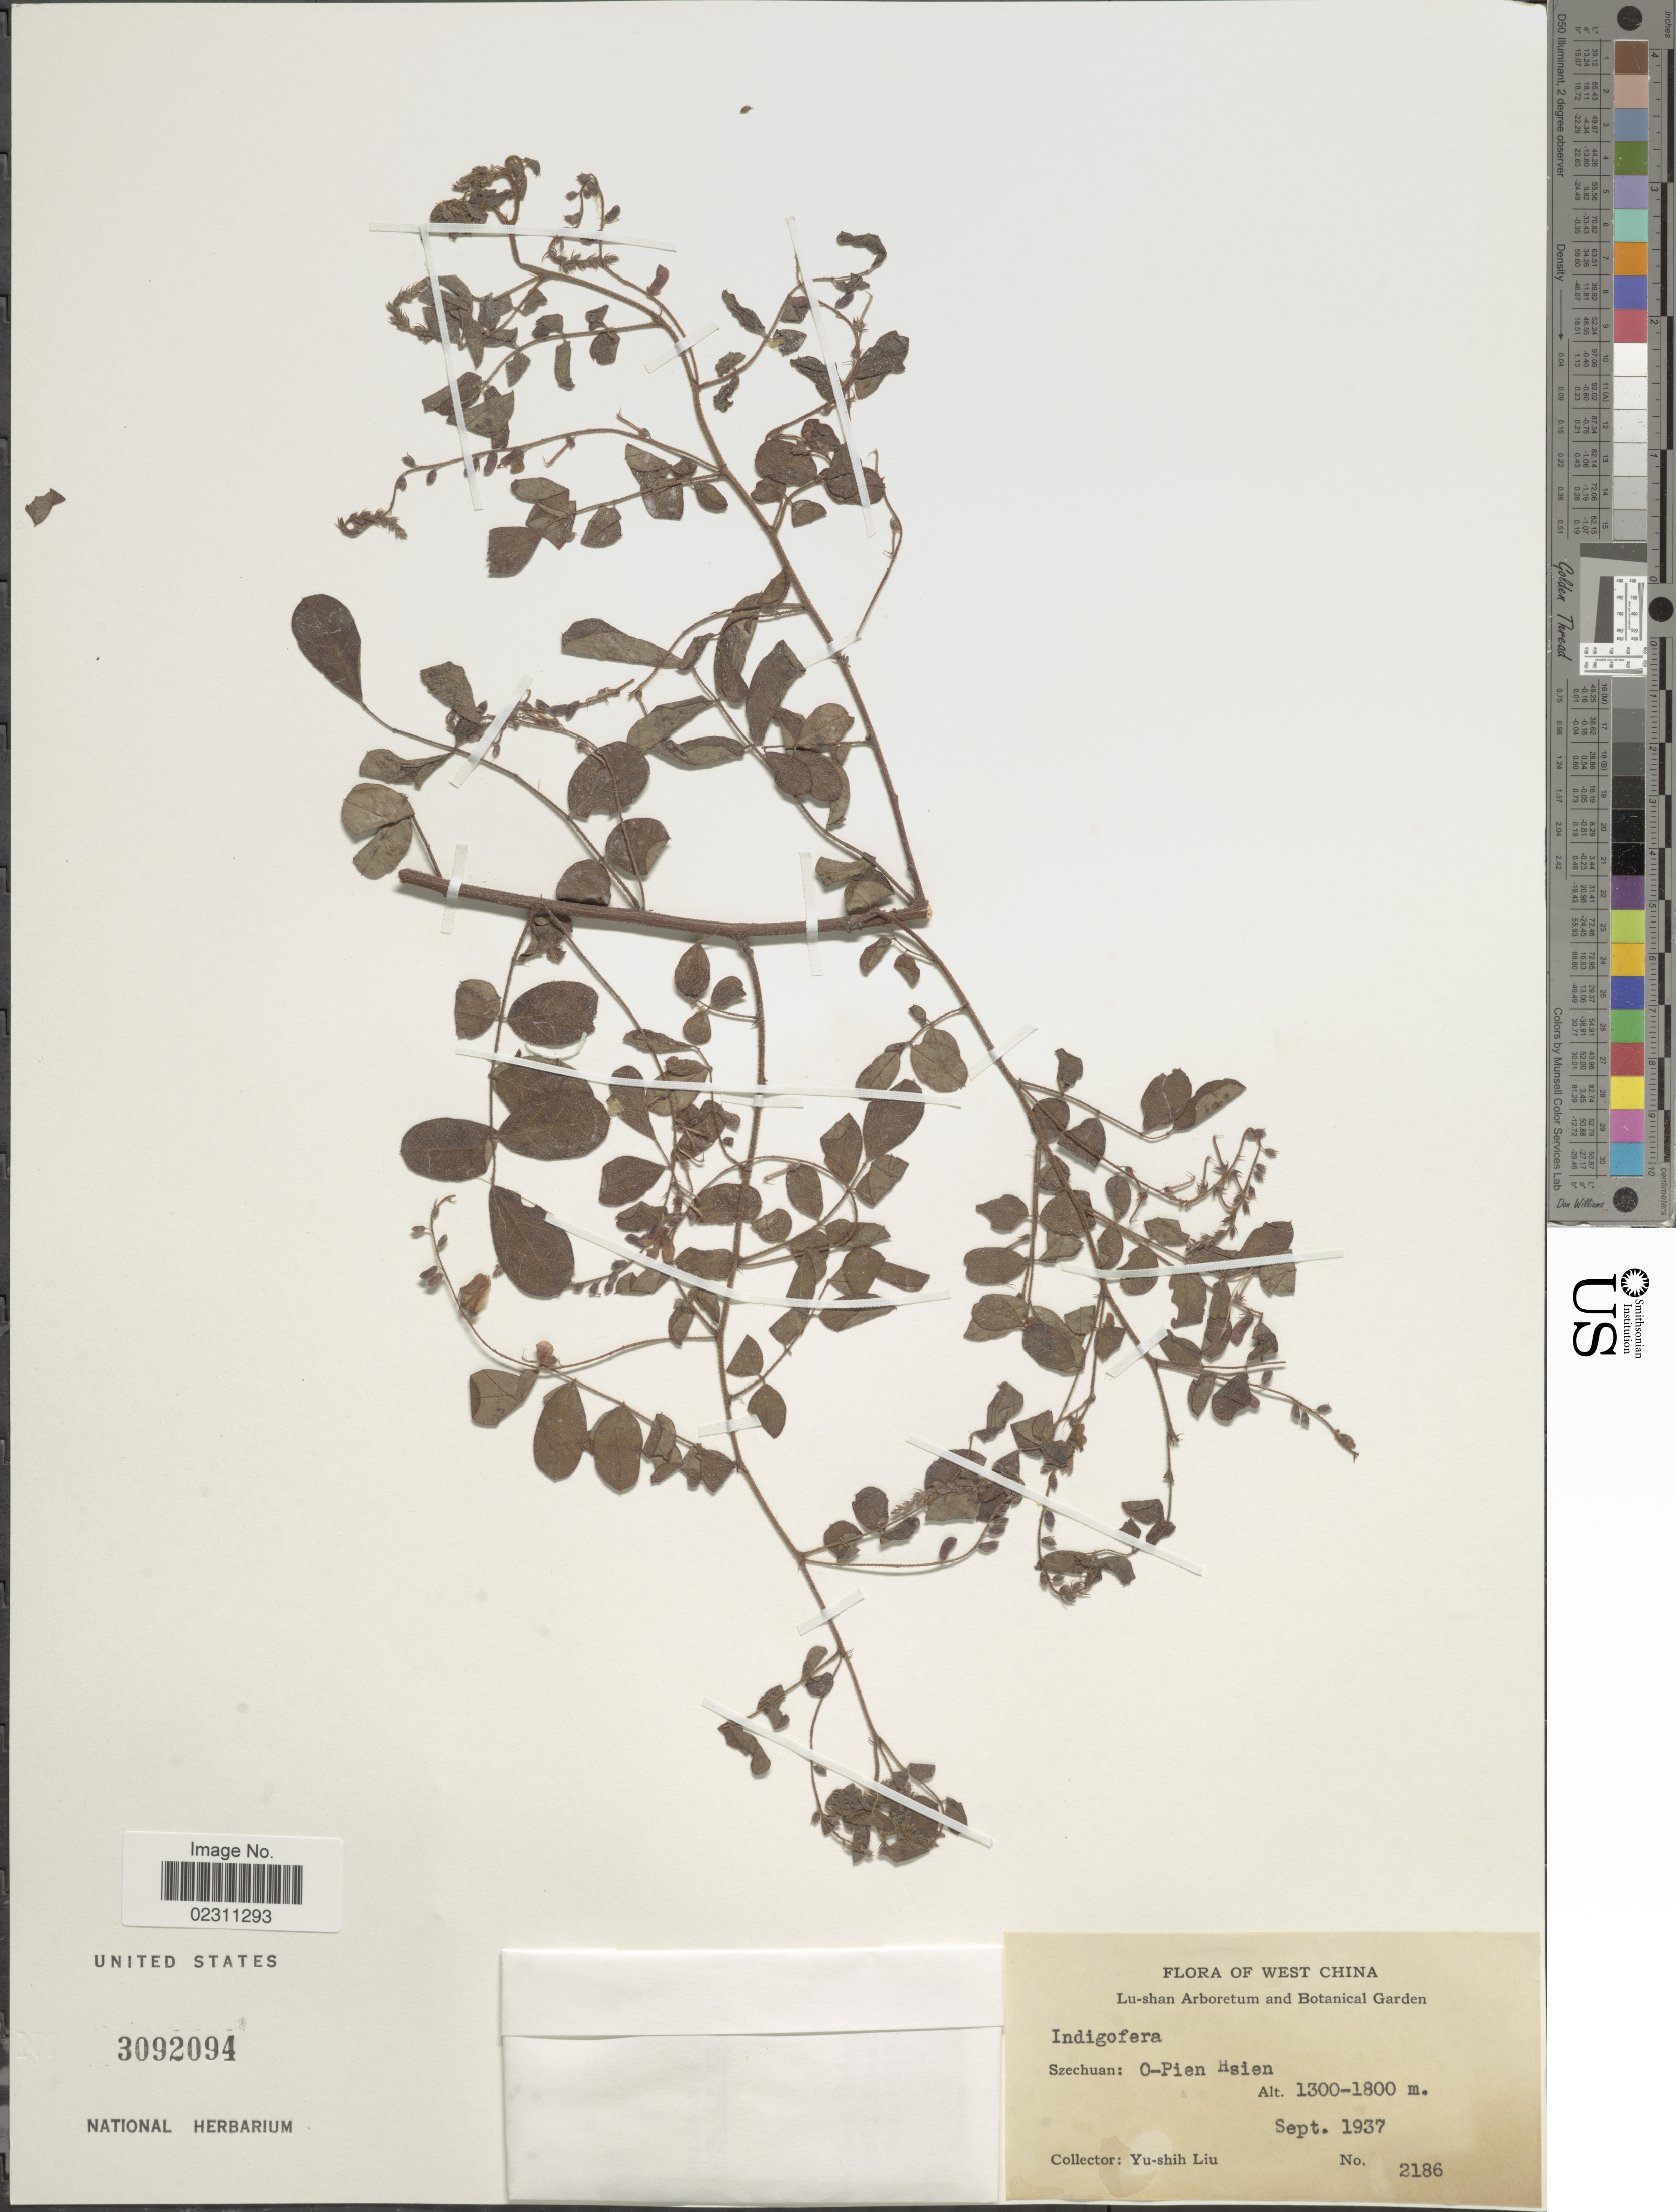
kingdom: Plantae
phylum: Tracheophyta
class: Magnoliopsida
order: Fabales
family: Fabaceae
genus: Indigofera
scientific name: Indigofera sp.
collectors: Y.-S. Liu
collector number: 2186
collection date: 1937-09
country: China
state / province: Sichuan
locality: West China. Szechuan: O-Pien Hsien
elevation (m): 1300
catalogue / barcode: US 3092094